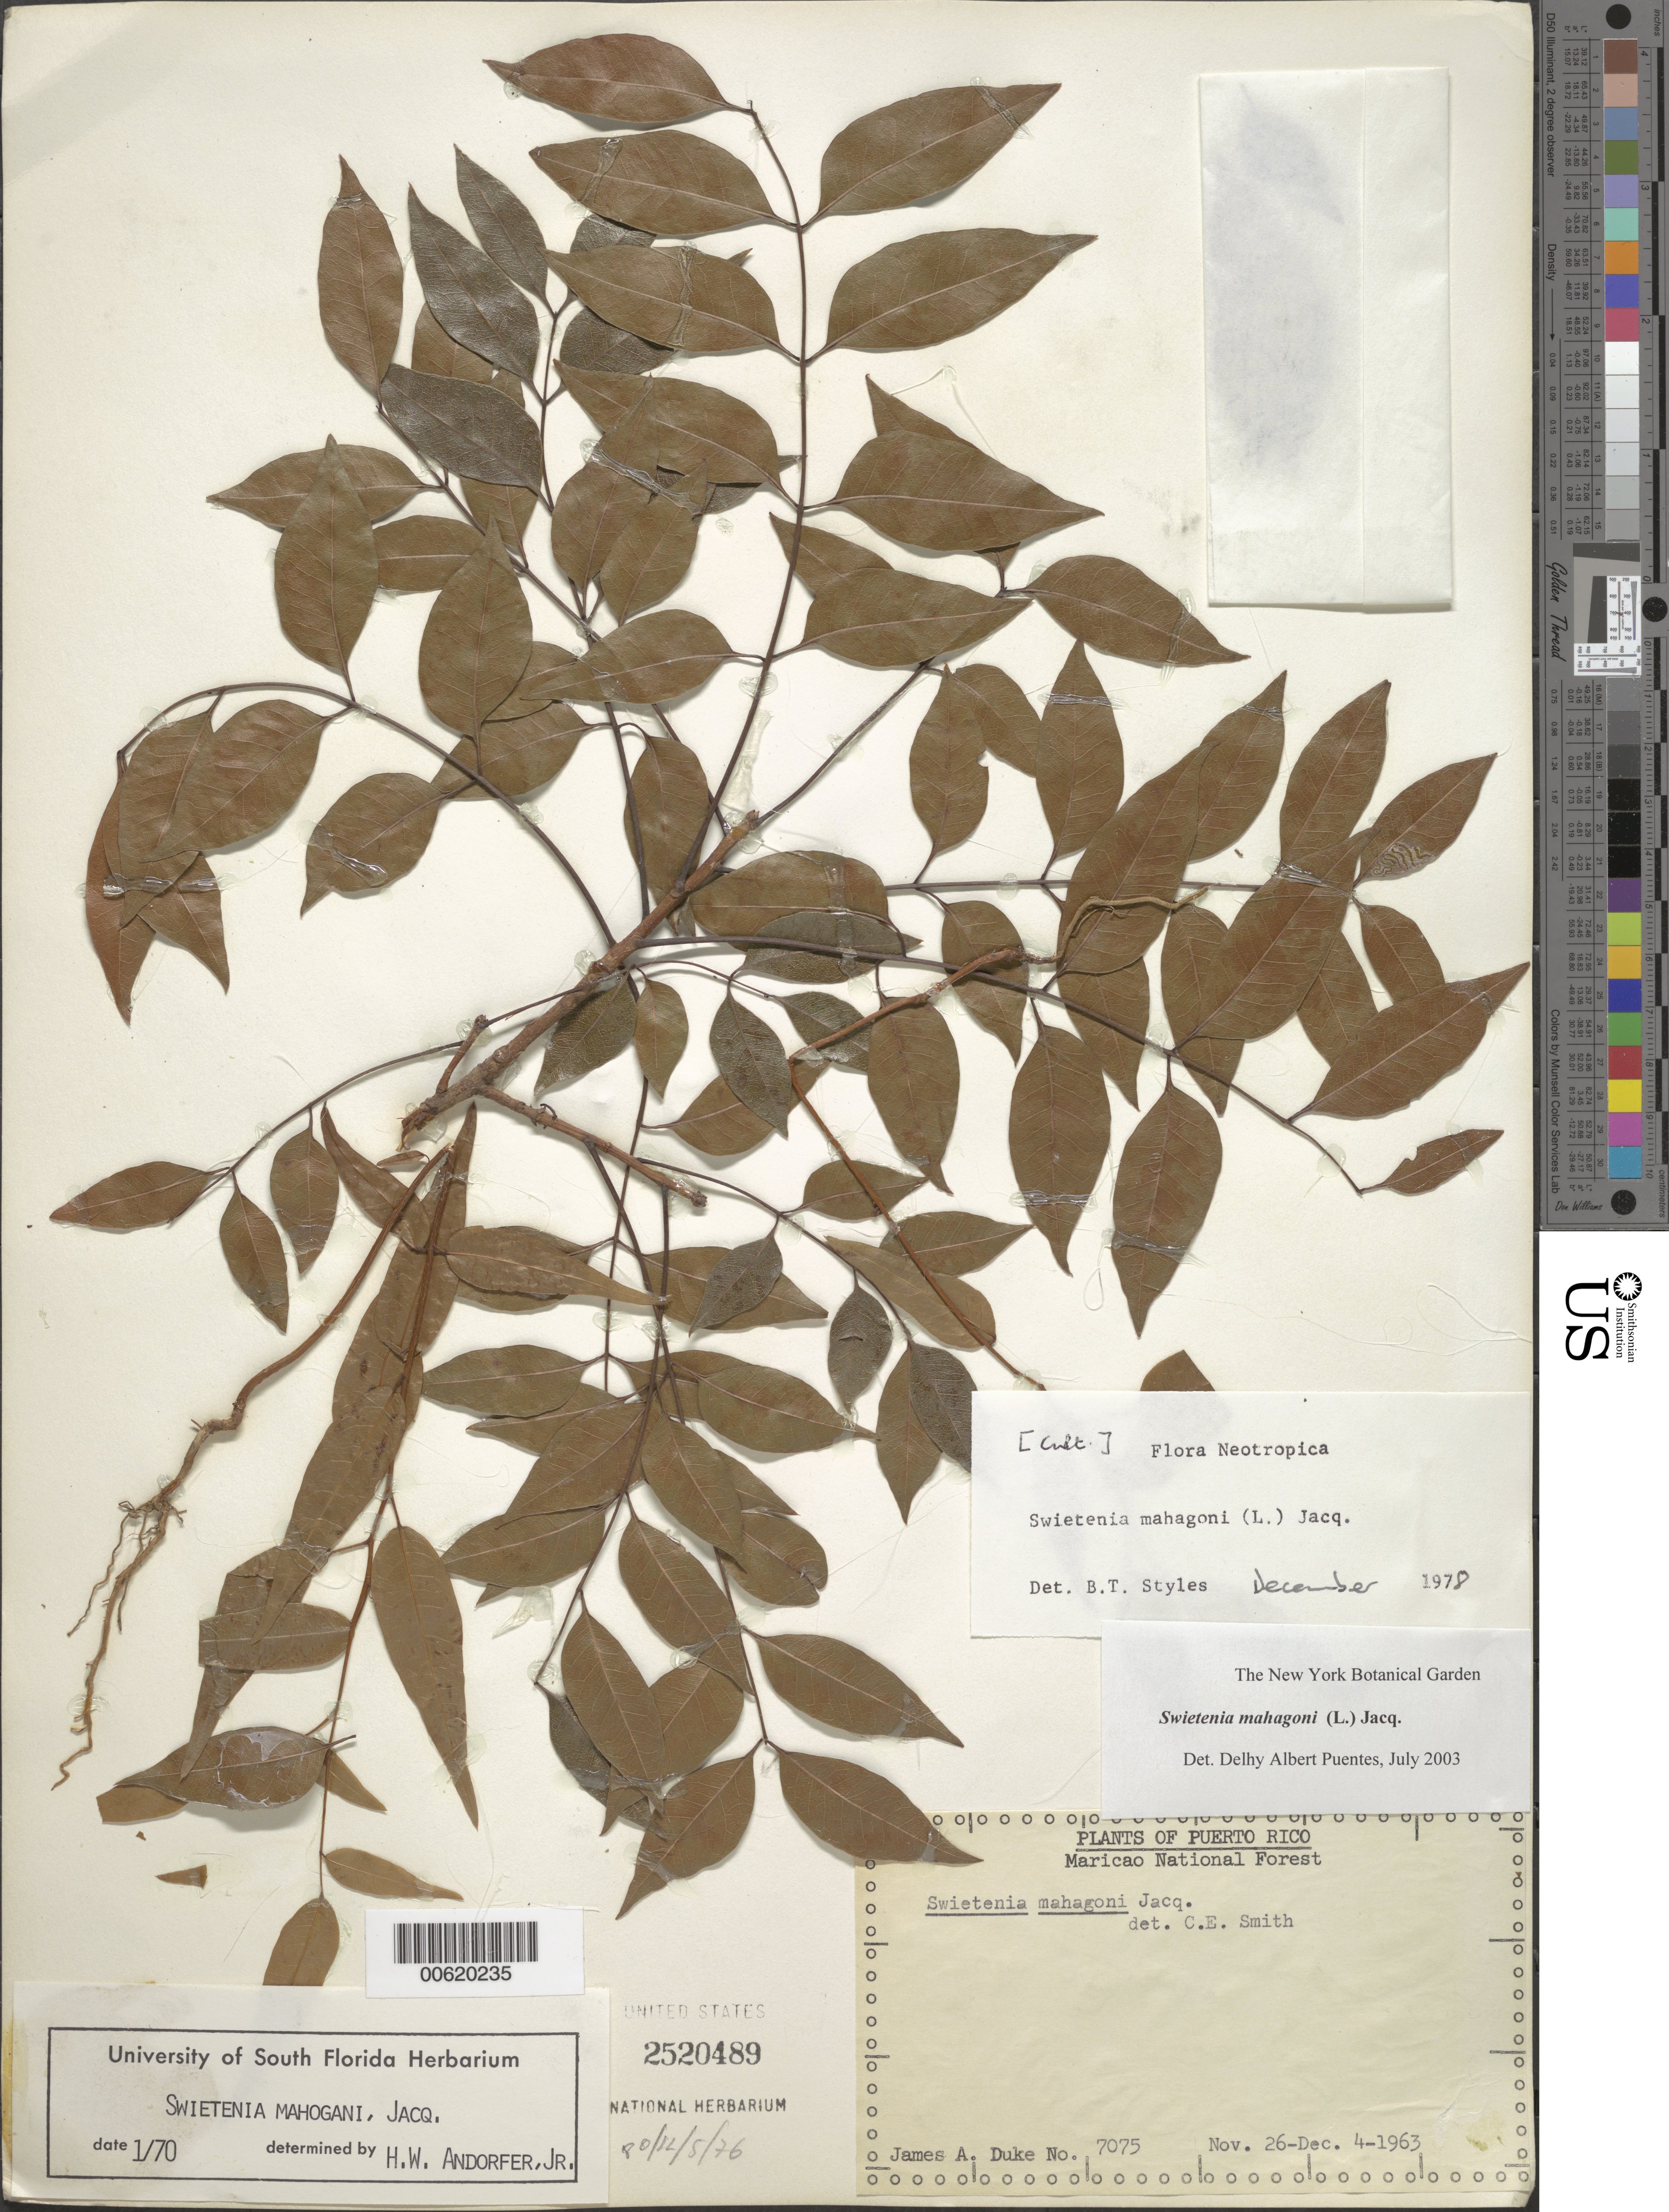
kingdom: Plantae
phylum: Tracheophyta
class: Magnoliopsida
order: Sapindales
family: Meliaceae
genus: Swietenia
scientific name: Swietenia mahagoni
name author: (L.) Jacq.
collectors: J. A. Duke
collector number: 7075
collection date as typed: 26 Nov 1963 to 04 Dec 1963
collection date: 1963-11-26/1963-12-04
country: Puerto Rico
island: Greater Antilles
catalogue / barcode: US 2520489